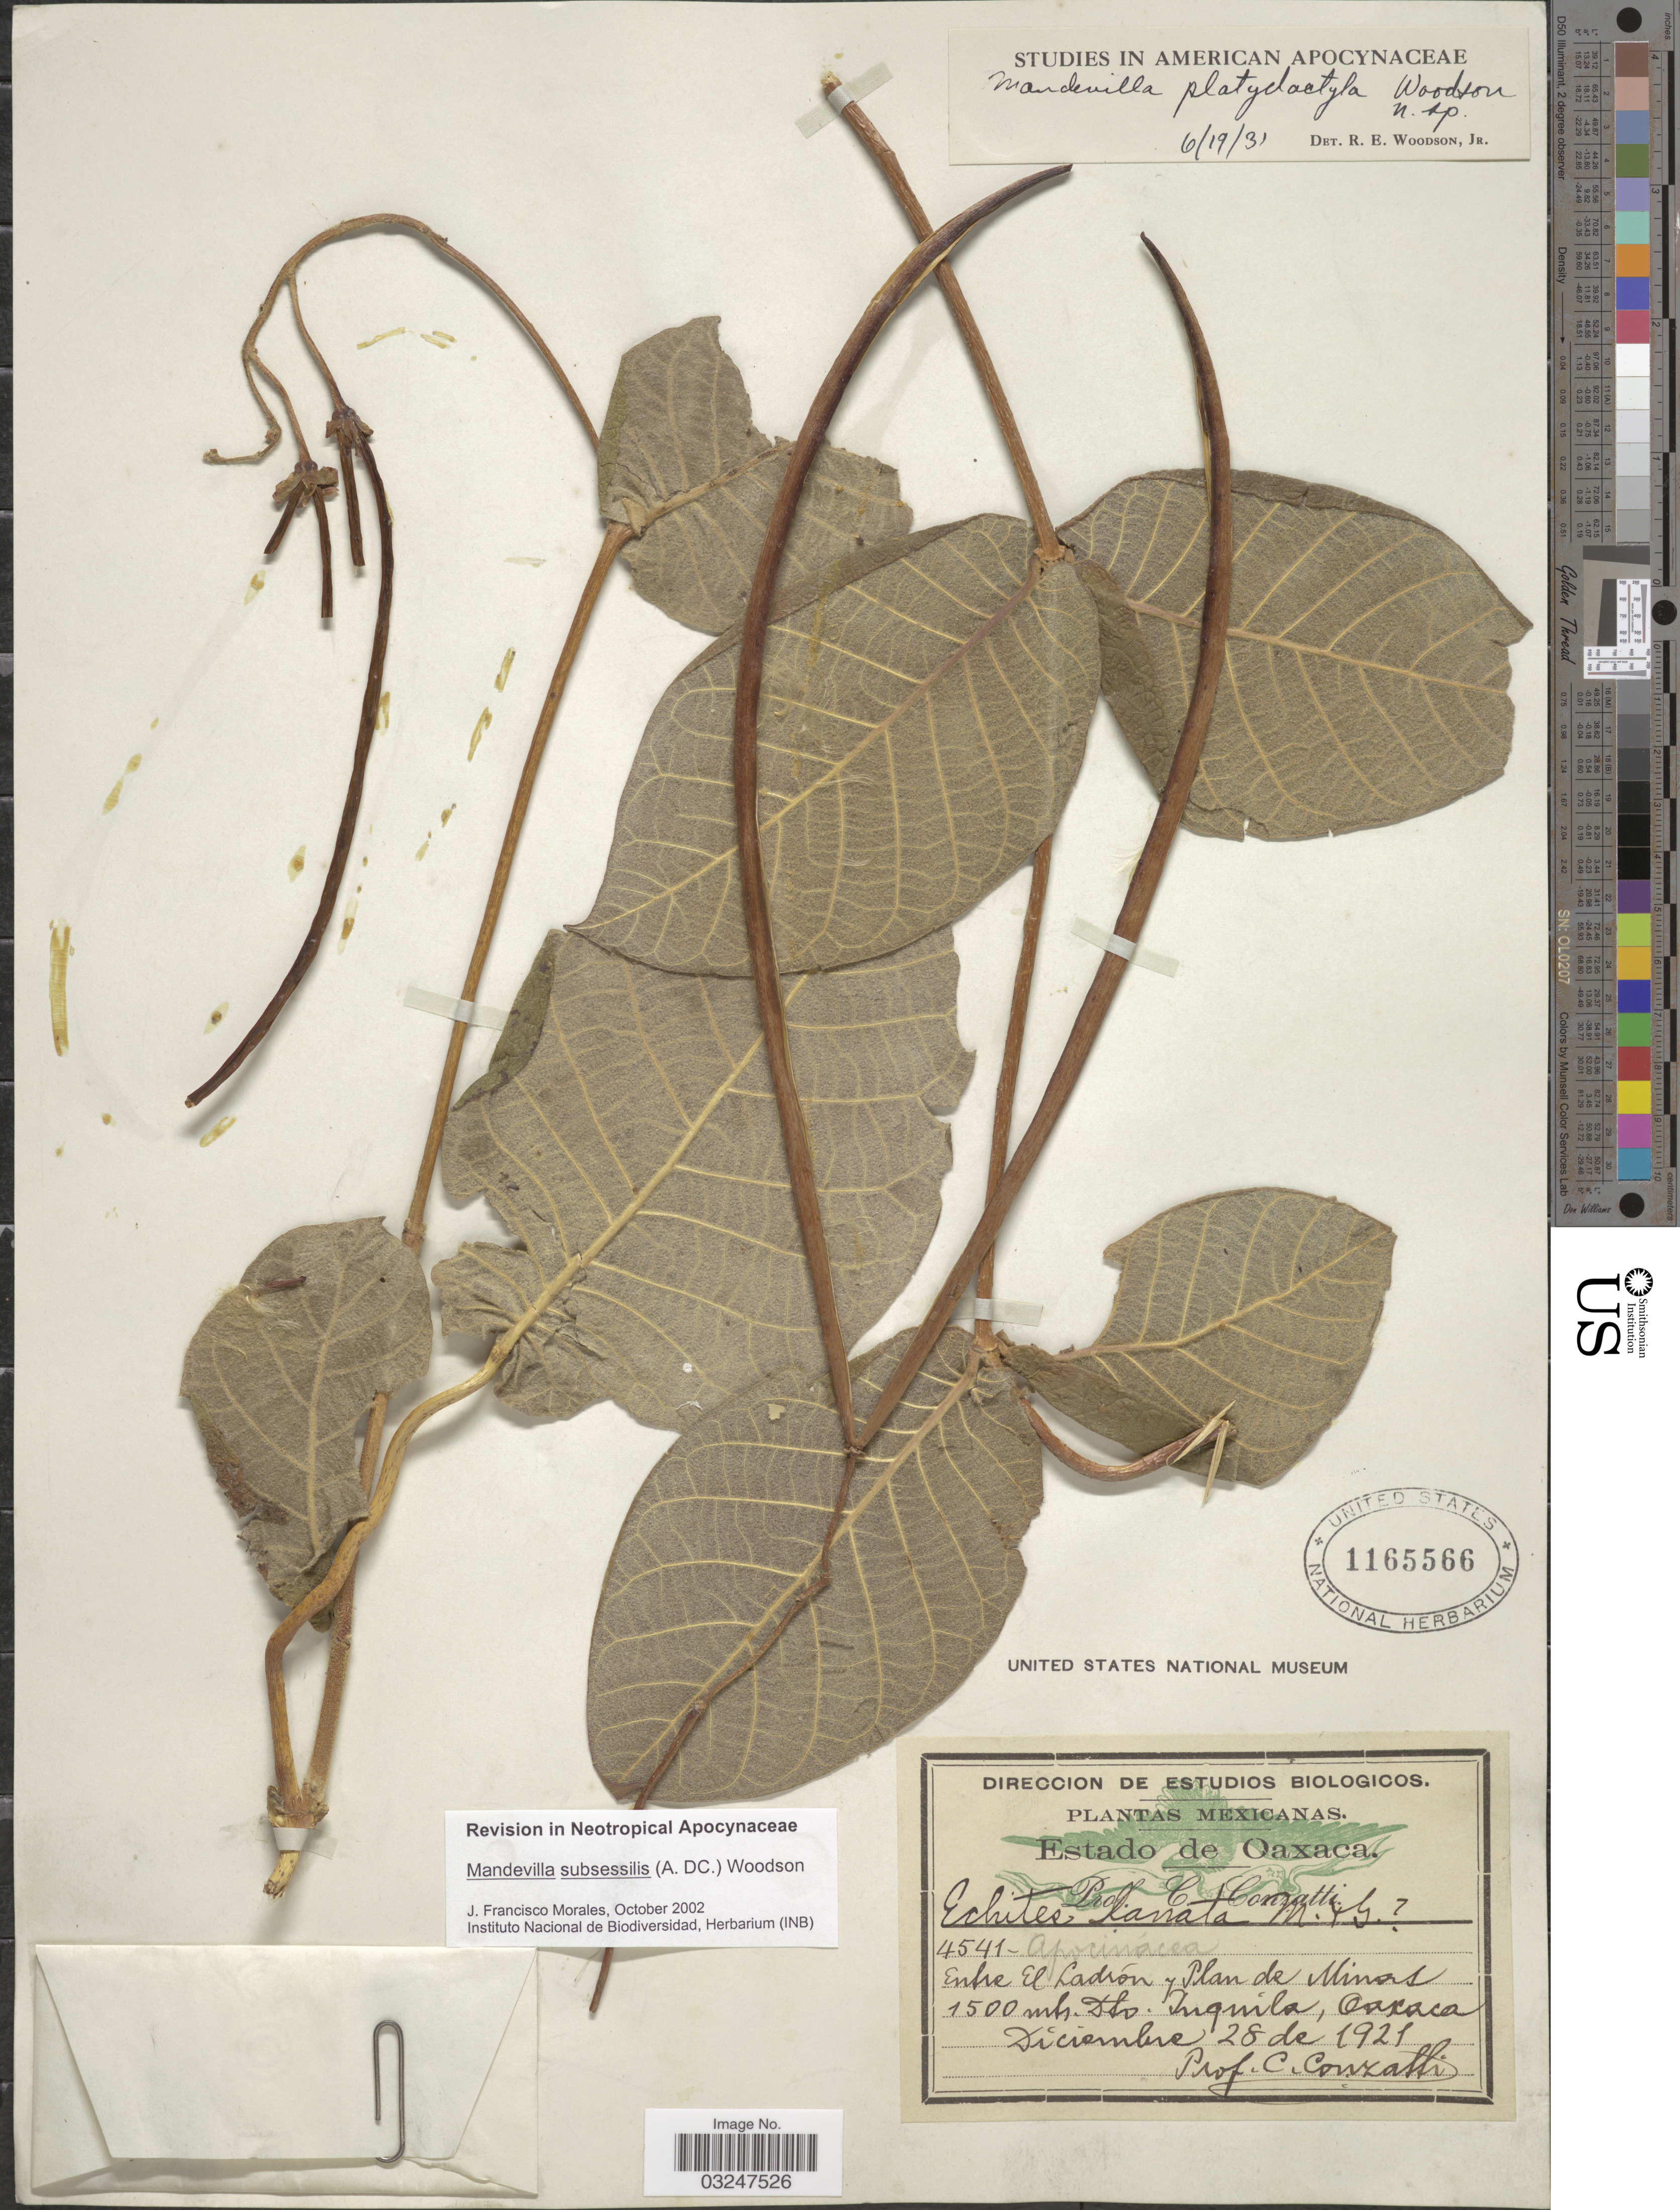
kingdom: Plantae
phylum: Tracheophyta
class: Magnoliopsida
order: Gentianales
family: Apocynaceae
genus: Mandevilla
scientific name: Mandevilla subsessilis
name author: (A. DC.) Woodson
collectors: C. Conzatti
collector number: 4541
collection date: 1921-12-28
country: Mexico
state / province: Oaxaca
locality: Entre El Ladrón y Plan de Minas. Dto. Juquila.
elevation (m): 1500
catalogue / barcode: US 1165566